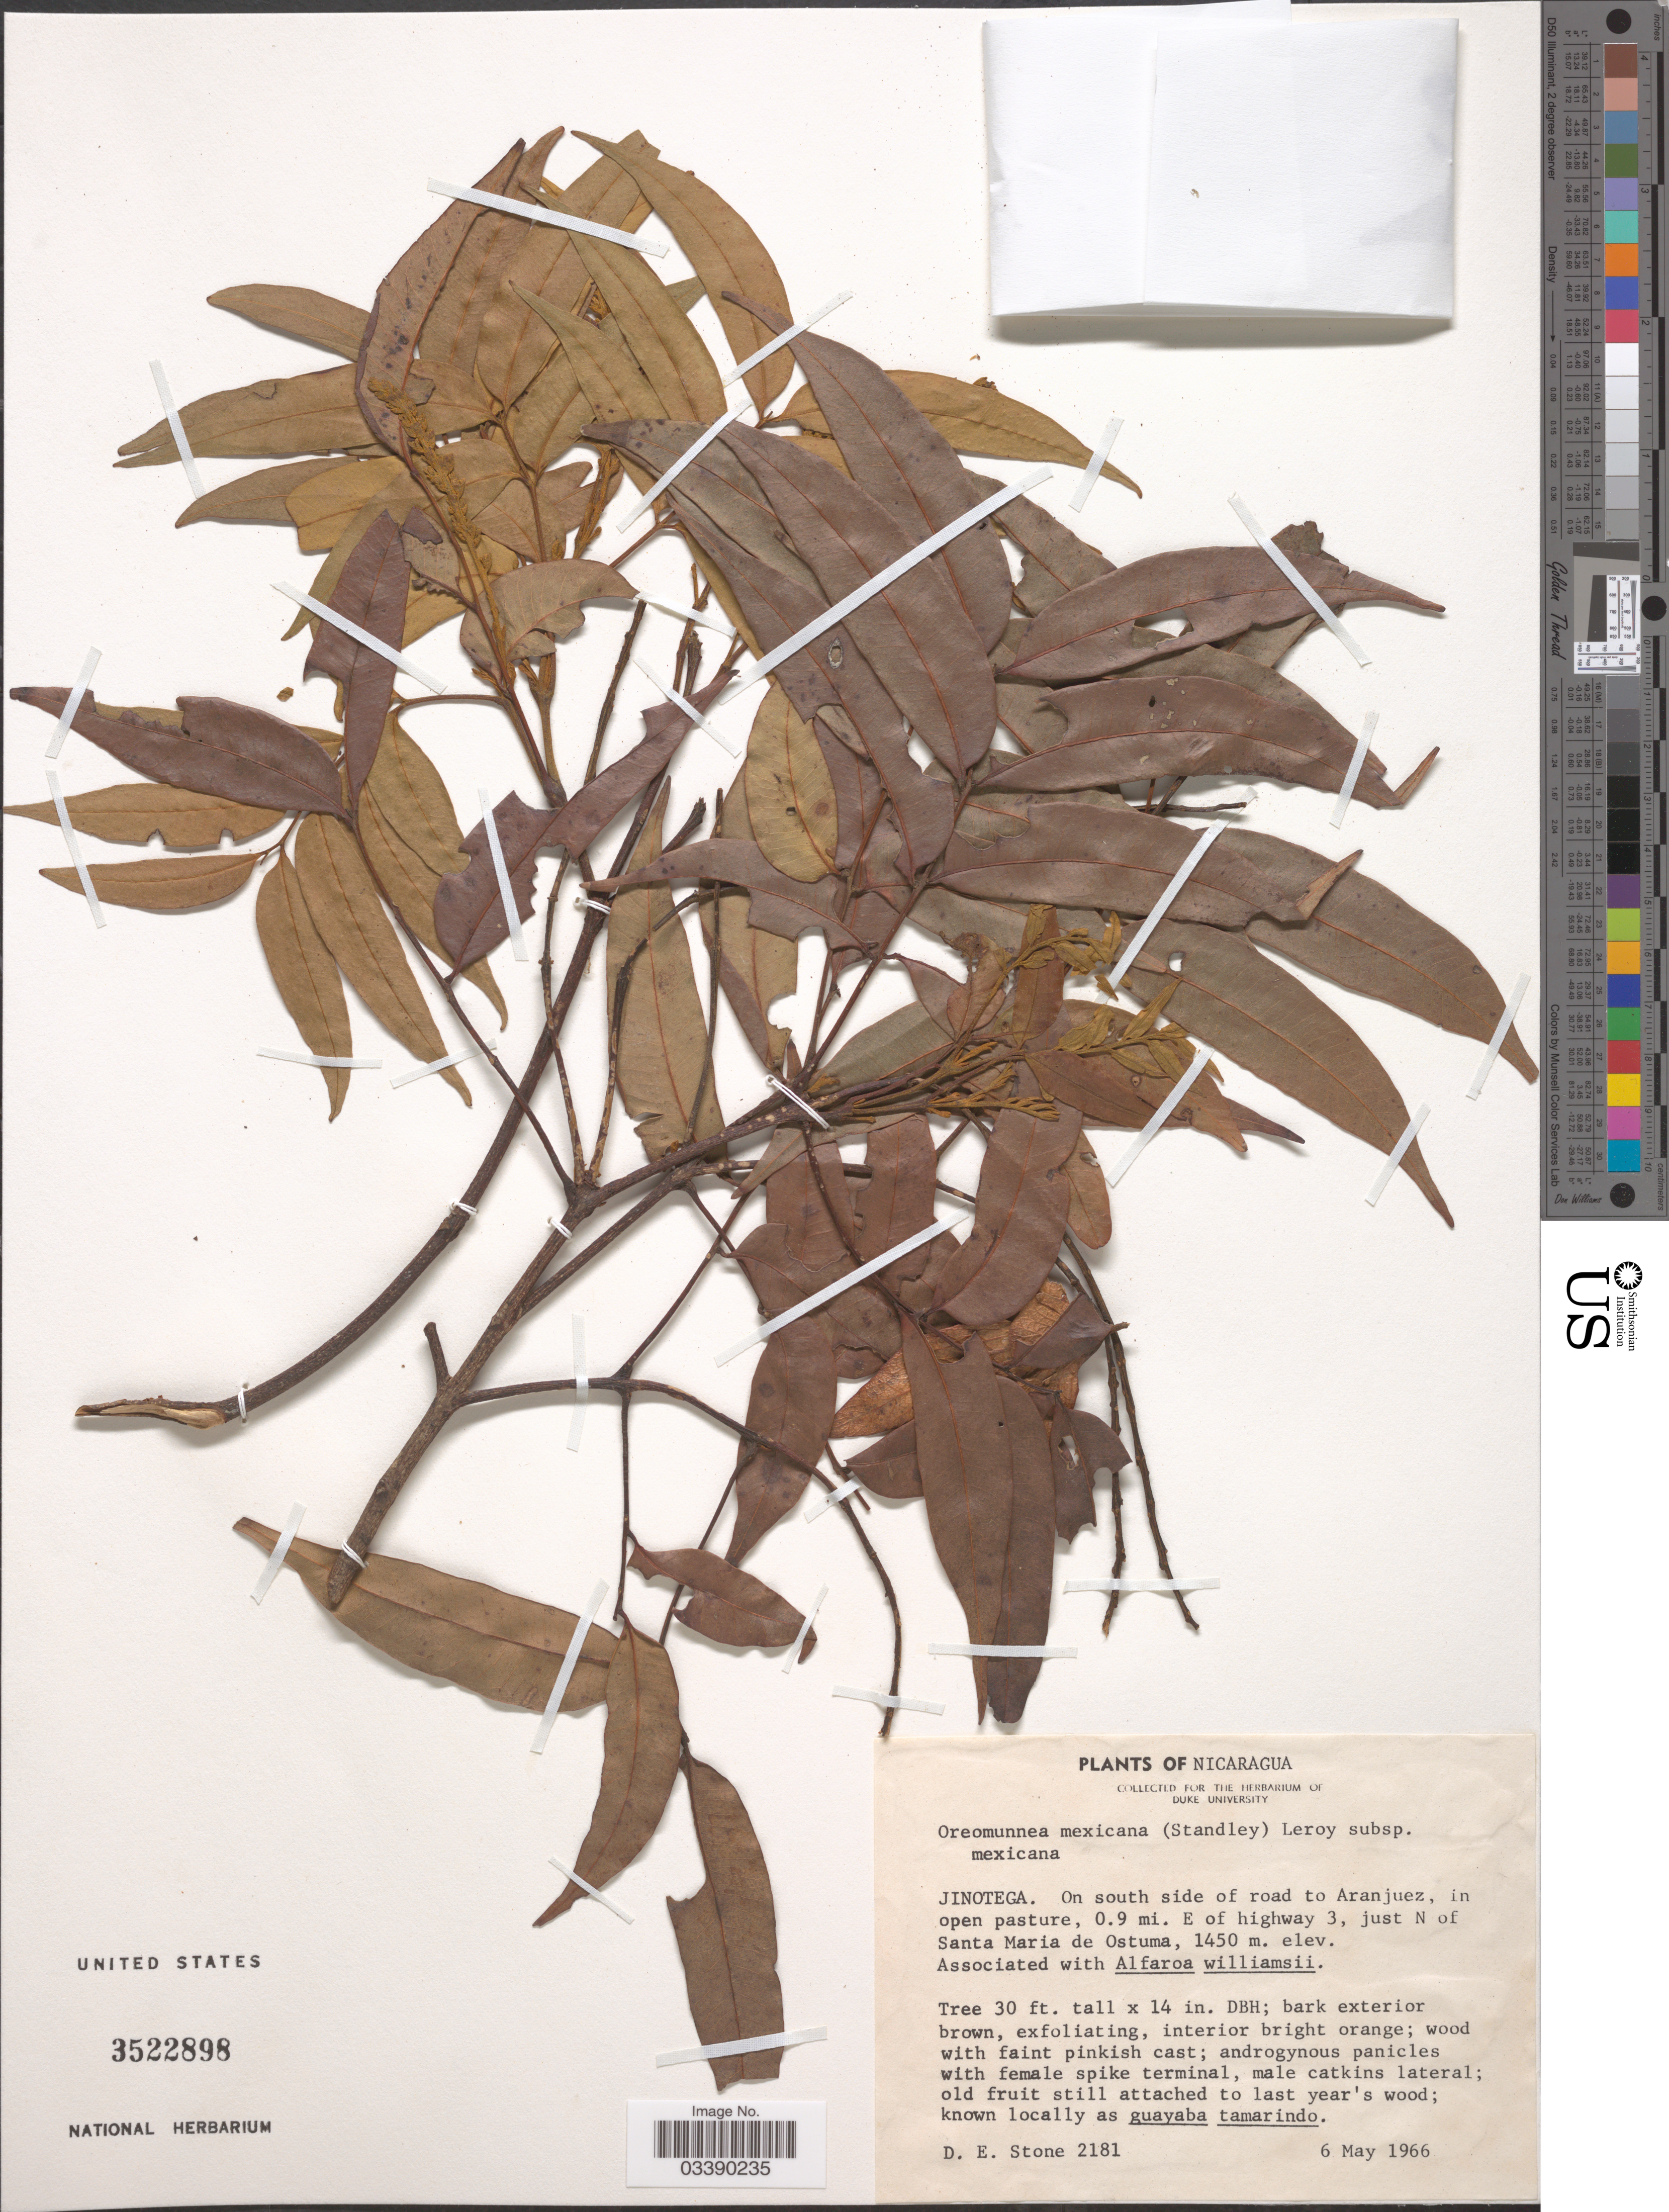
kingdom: Plantae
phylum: Tracheophyta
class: Magnoliopsida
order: Fagales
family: Juglandaceae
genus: Oreomunnea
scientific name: Oreomunnea mexicana subsp. mexicana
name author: (Standl.) J.-F. Leroy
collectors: D. E. Stone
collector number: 2181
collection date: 1966-05-06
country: Nicaragua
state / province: Jinotega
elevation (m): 1450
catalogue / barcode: US 3522898